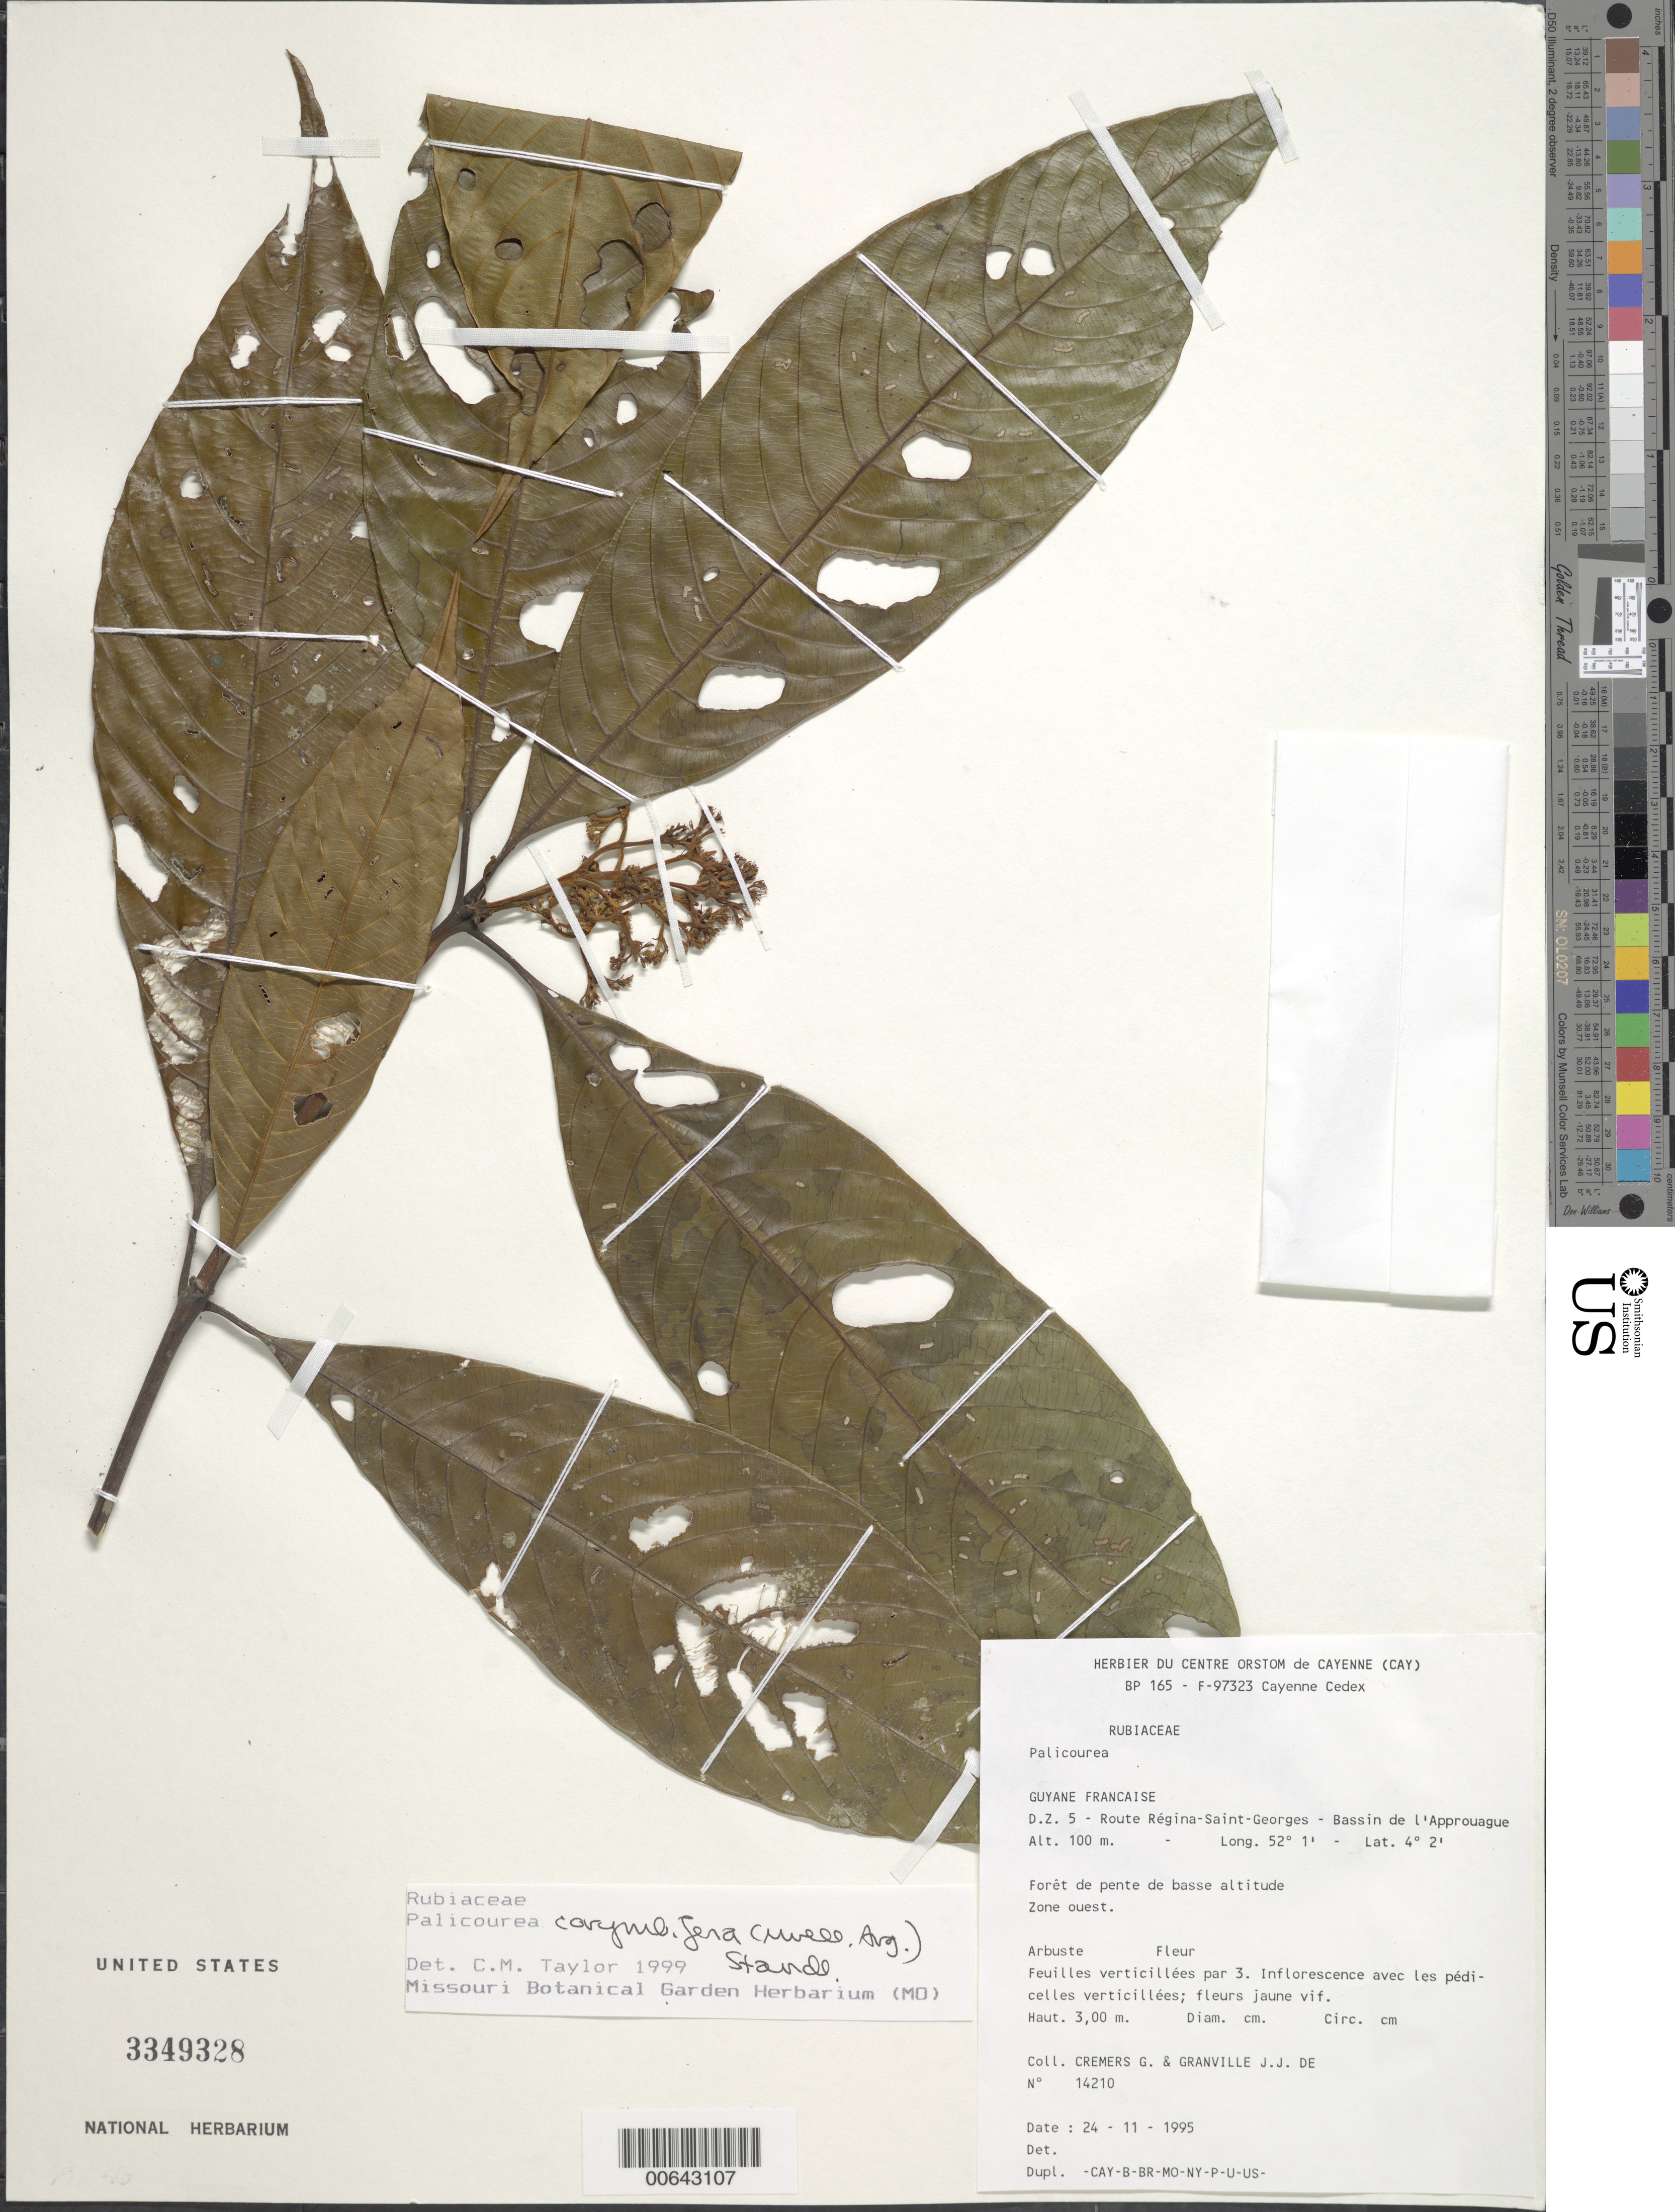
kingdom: Plantae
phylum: Tracheophyta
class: Magnoliopsida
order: Gentianales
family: Rubiaceae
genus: Palicourea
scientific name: Palicourea corymbifera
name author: (Müll. Arg.) Standl.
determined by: Taylor, Charlotte M.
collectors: G. Cremers & J.-J. de Granville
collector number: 14210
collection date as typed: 24-Nov-95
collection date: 1995-11-24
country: French Guiana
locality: Route Regina-Saint-Georges, D.Z. 5, Bassin de l'Approuague, zone ouest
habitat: Foret de pente de basse altitude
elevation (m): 100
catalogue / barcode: US 3349328